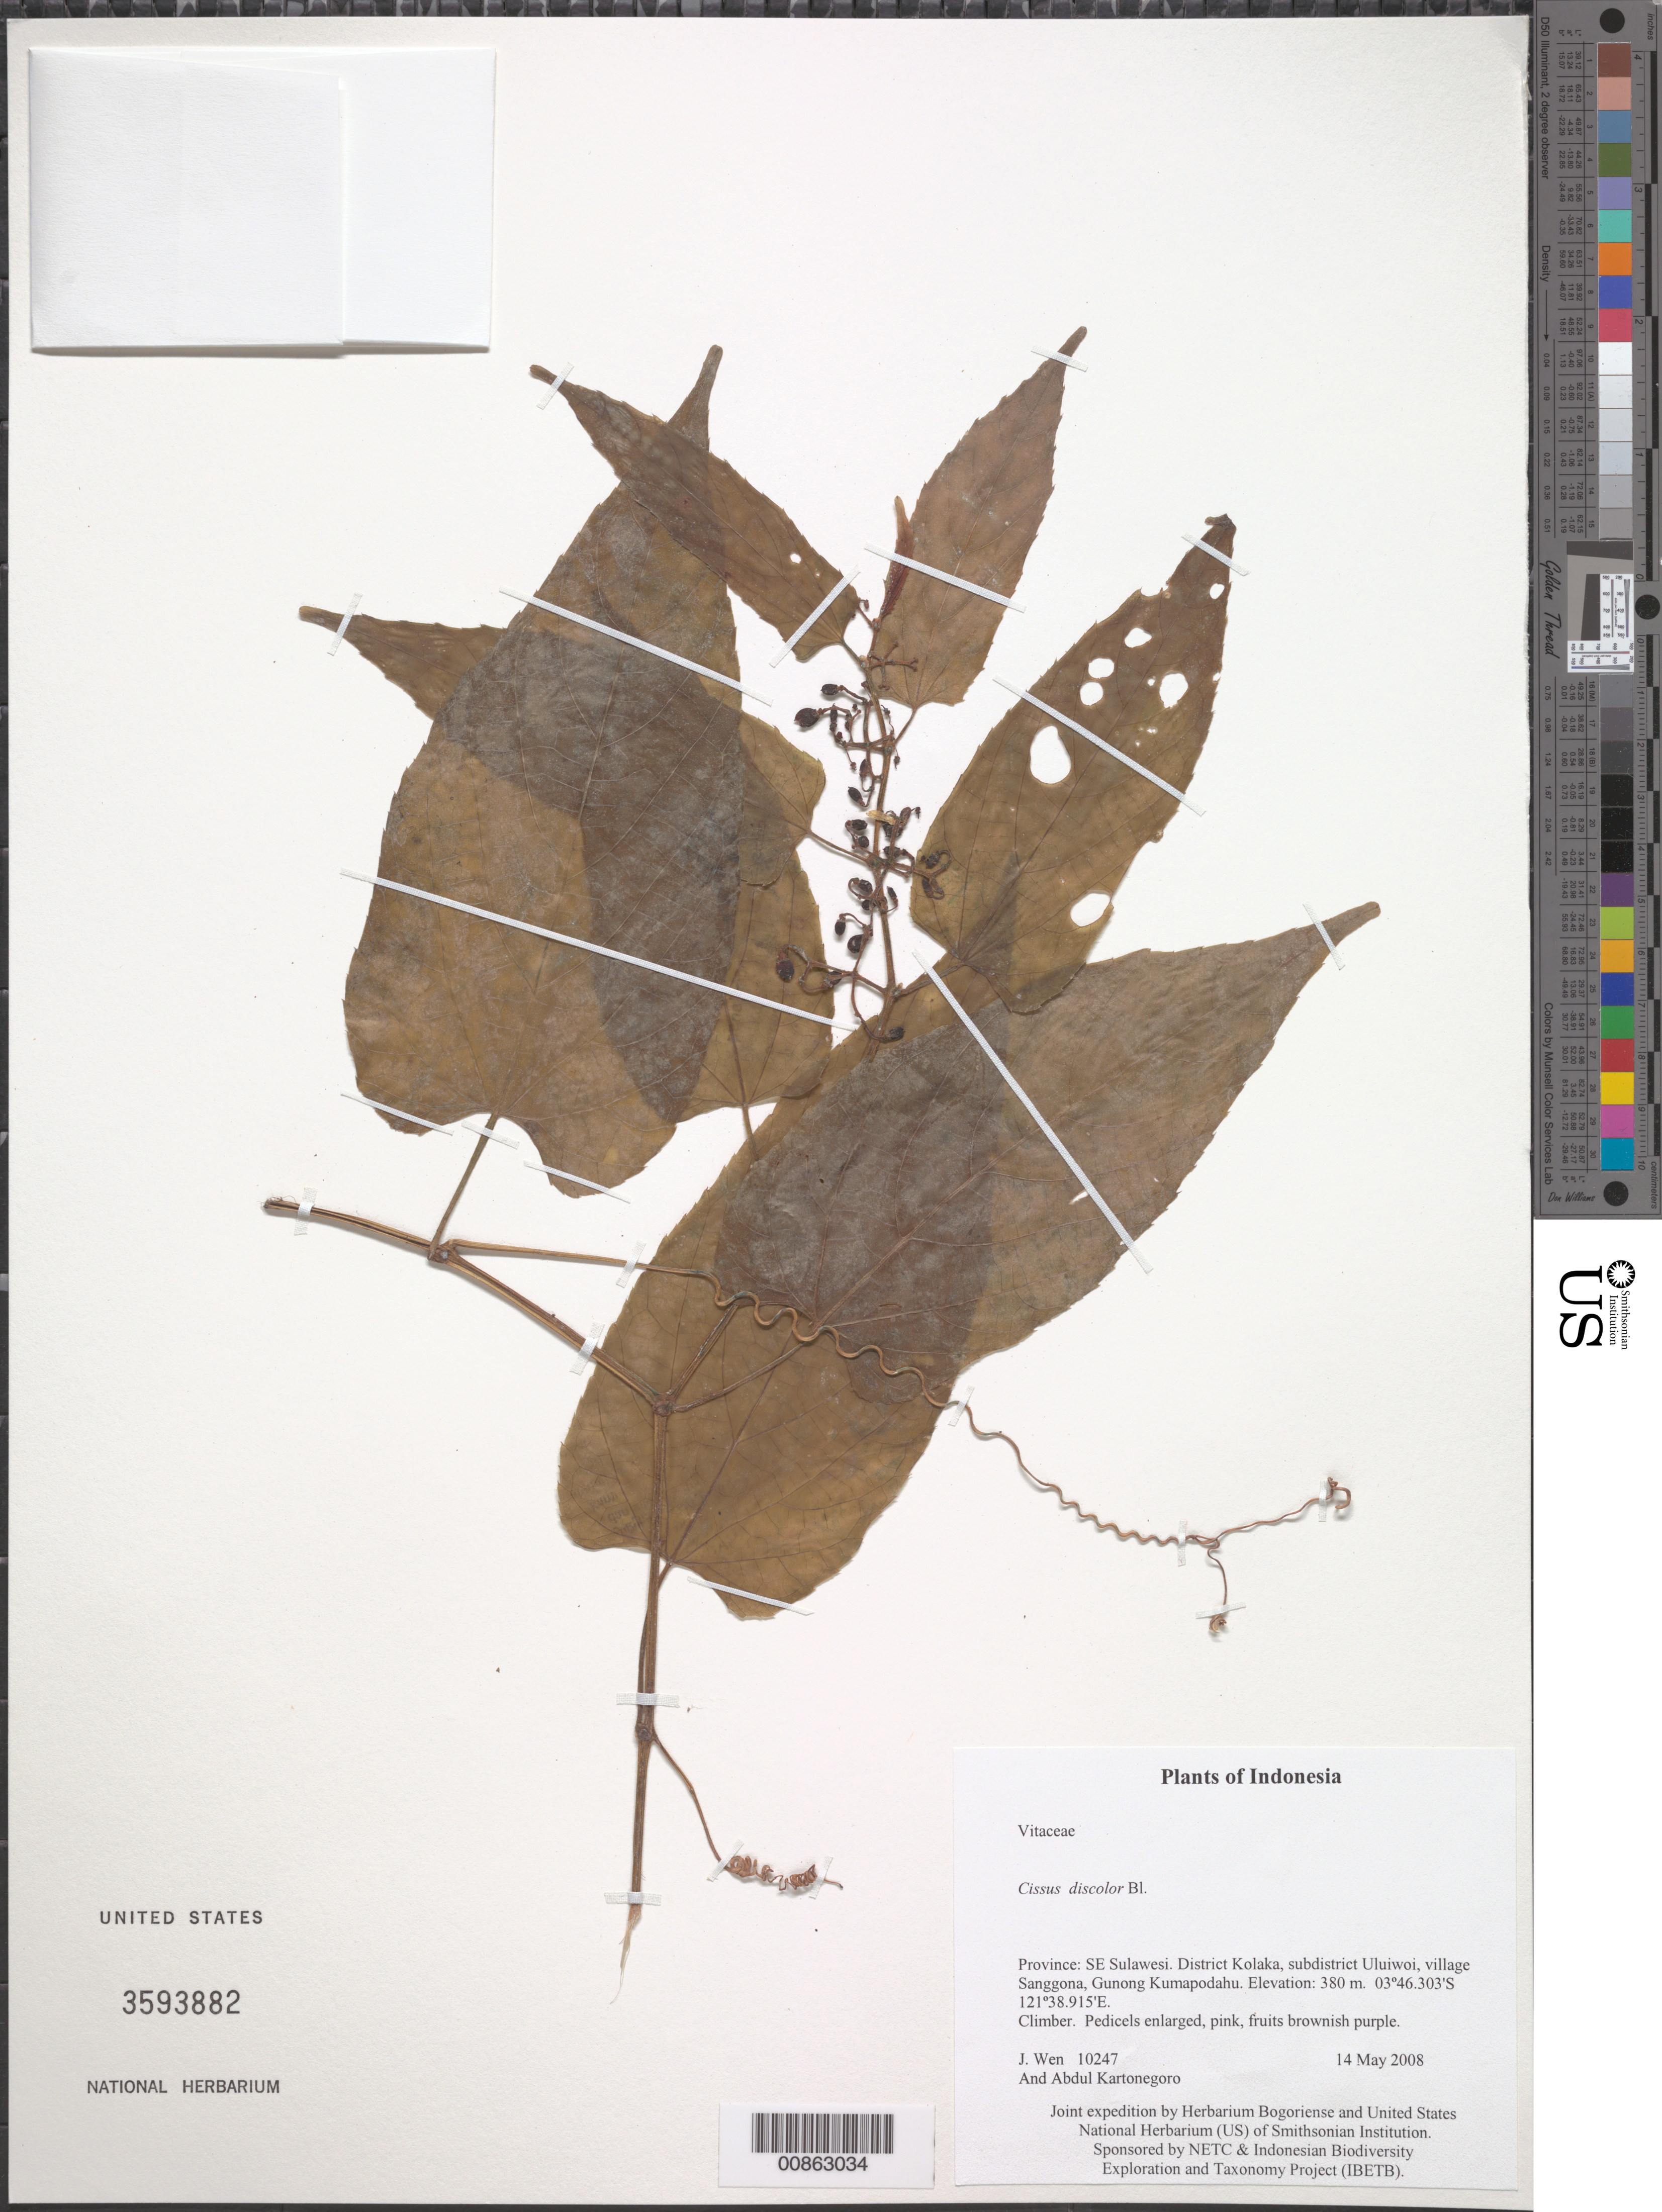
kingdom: Plantae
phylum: Tracheophyta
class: Magnoliopsida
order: Vitales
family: Vitaceae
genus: Cissus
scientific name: Cissus discolor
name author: Blume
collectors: J. Wen & A. Kartonegoro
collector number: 10247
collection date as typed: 14 May 2008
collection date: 2008-05-14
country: Indonesia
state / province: Sulawesi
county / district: Sulawesi Tenggara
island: Sulawesi [Celebes]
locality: District Kolaka, subdistrict Uluiwoi, village Sanggona, Gunong Kumapodahu.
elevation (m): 380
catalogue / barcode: US 3593882